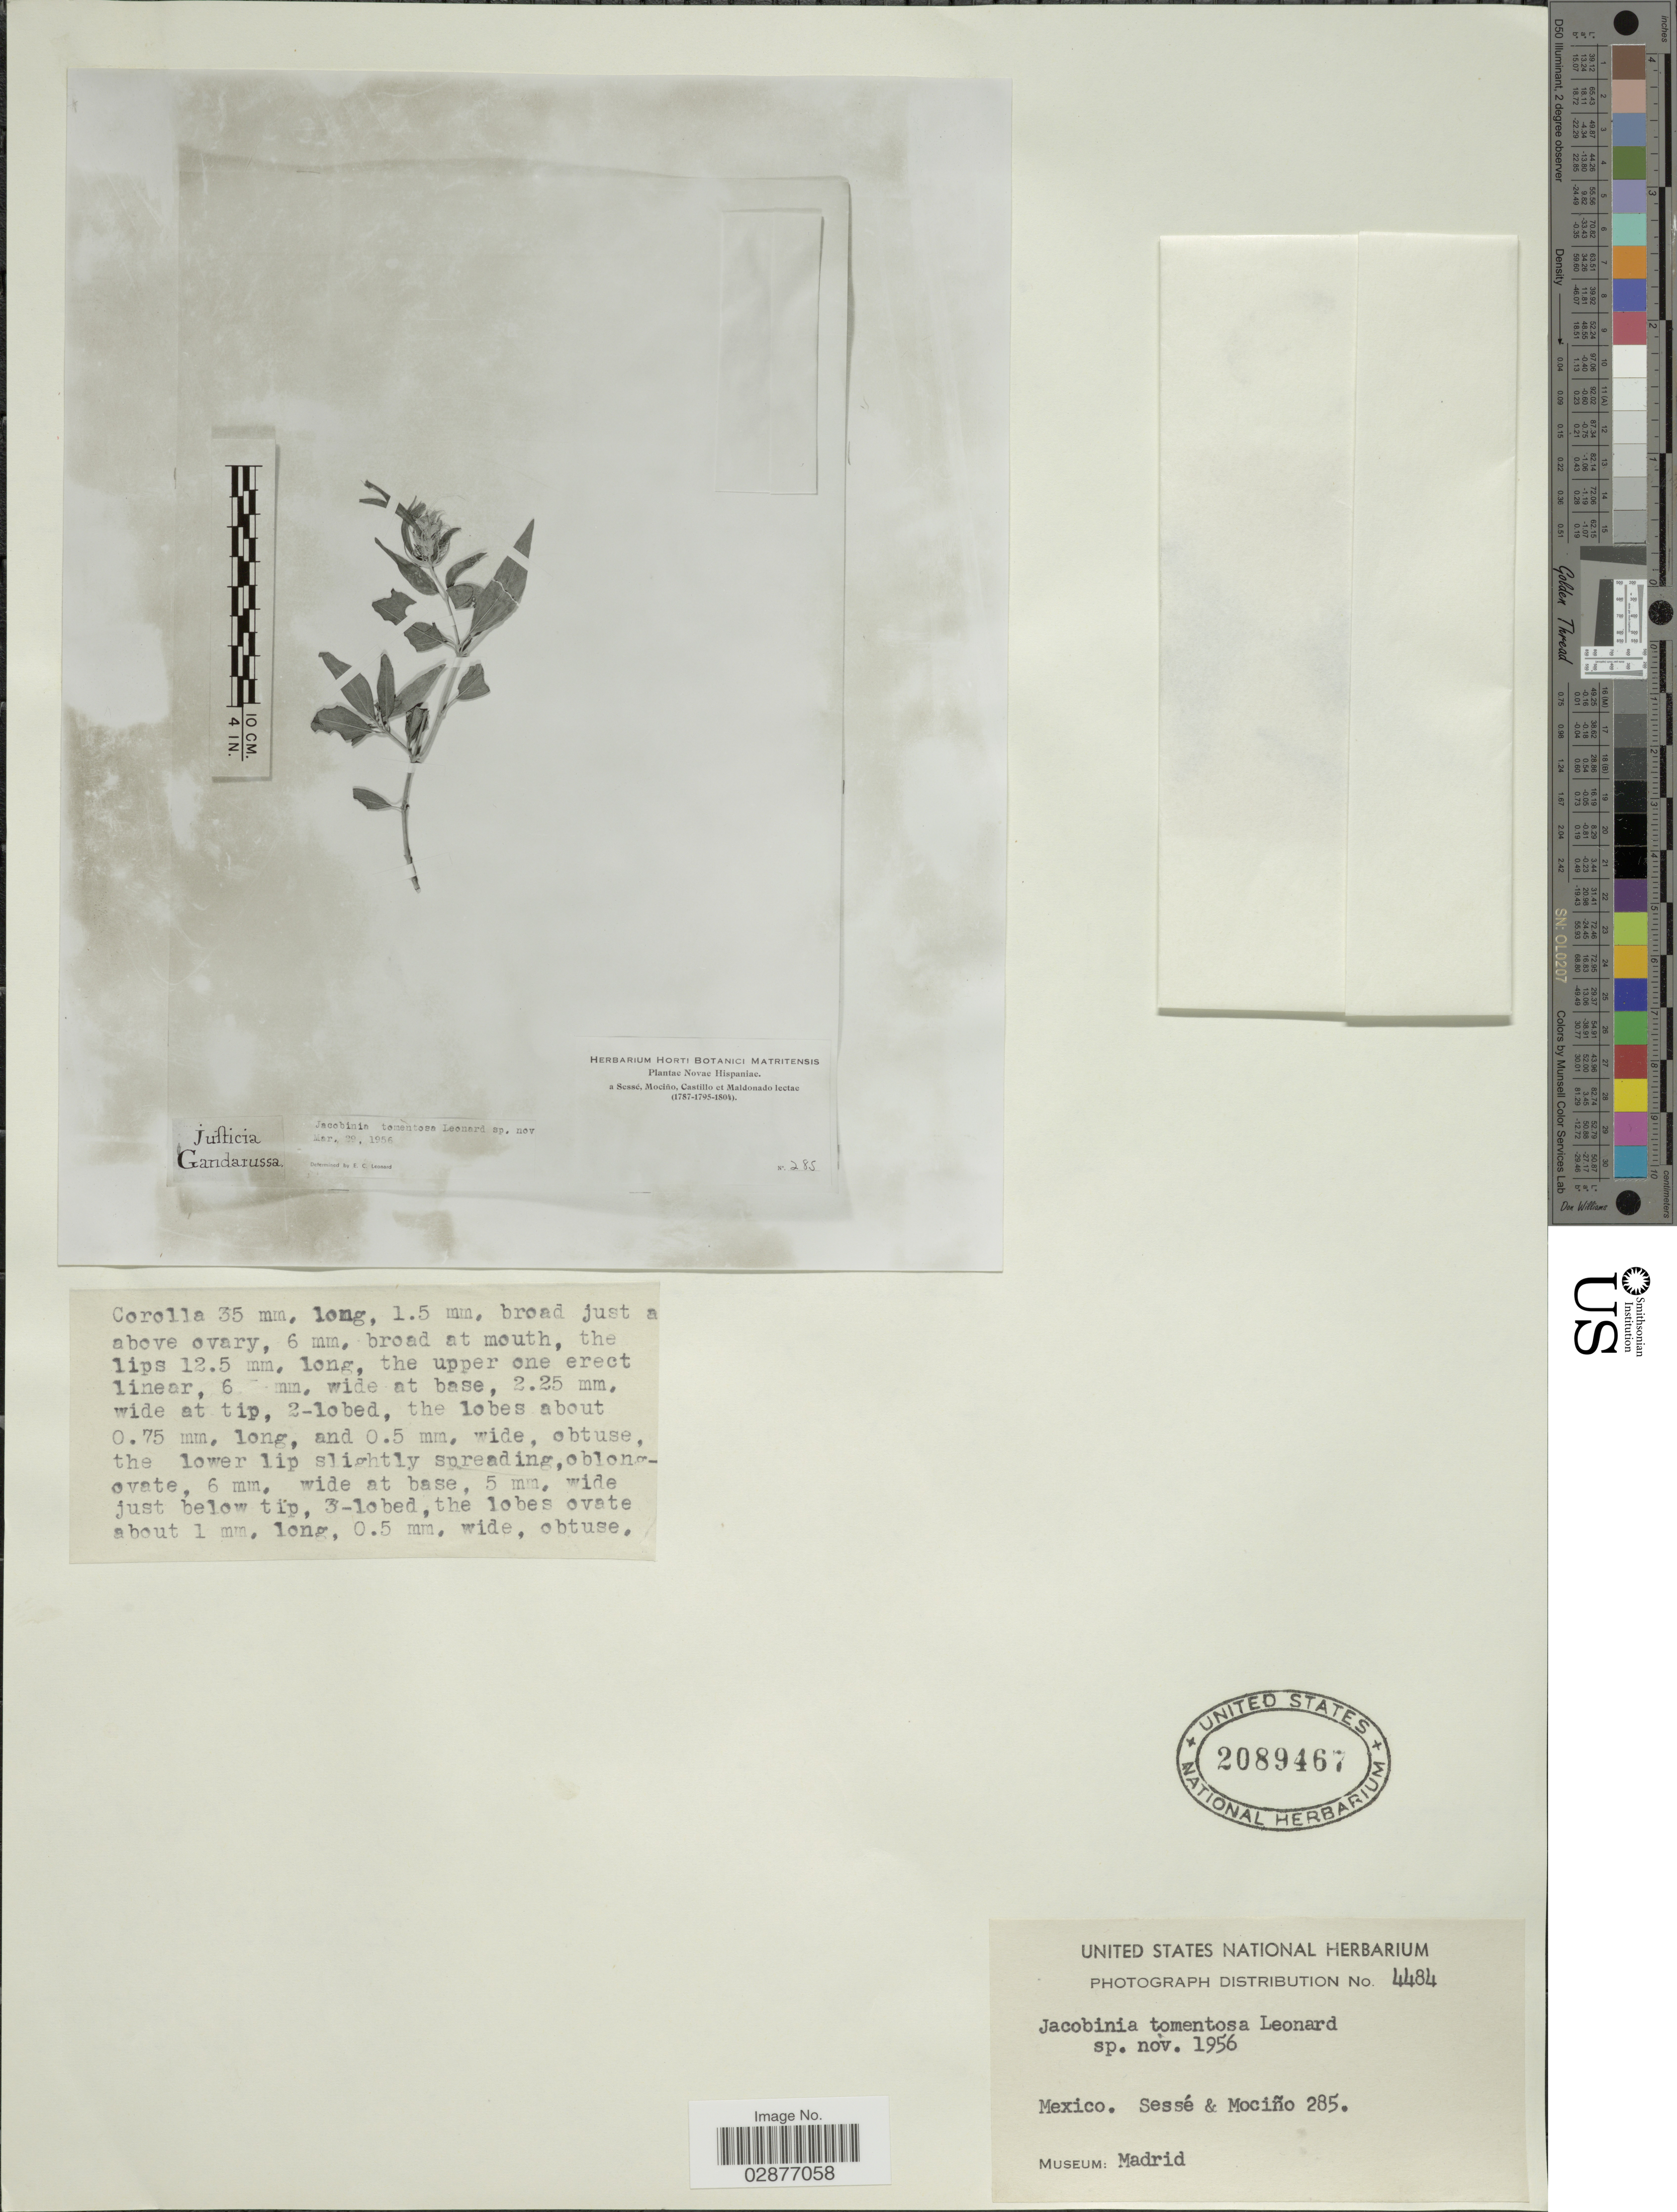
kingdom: Plantae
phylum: Tracheophyta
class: Magnoliopsida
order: Lamiales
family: Acanthaceae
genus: Justicia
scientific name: Justicia zopilotensis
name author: Henrickson & Hiriart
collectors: Sessé, --, Mociño, Castillo, -- & Maldonado, --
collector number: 285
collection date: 1787/1804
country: Mexico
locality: Novae Hispaniae.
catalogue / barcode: US 2089467